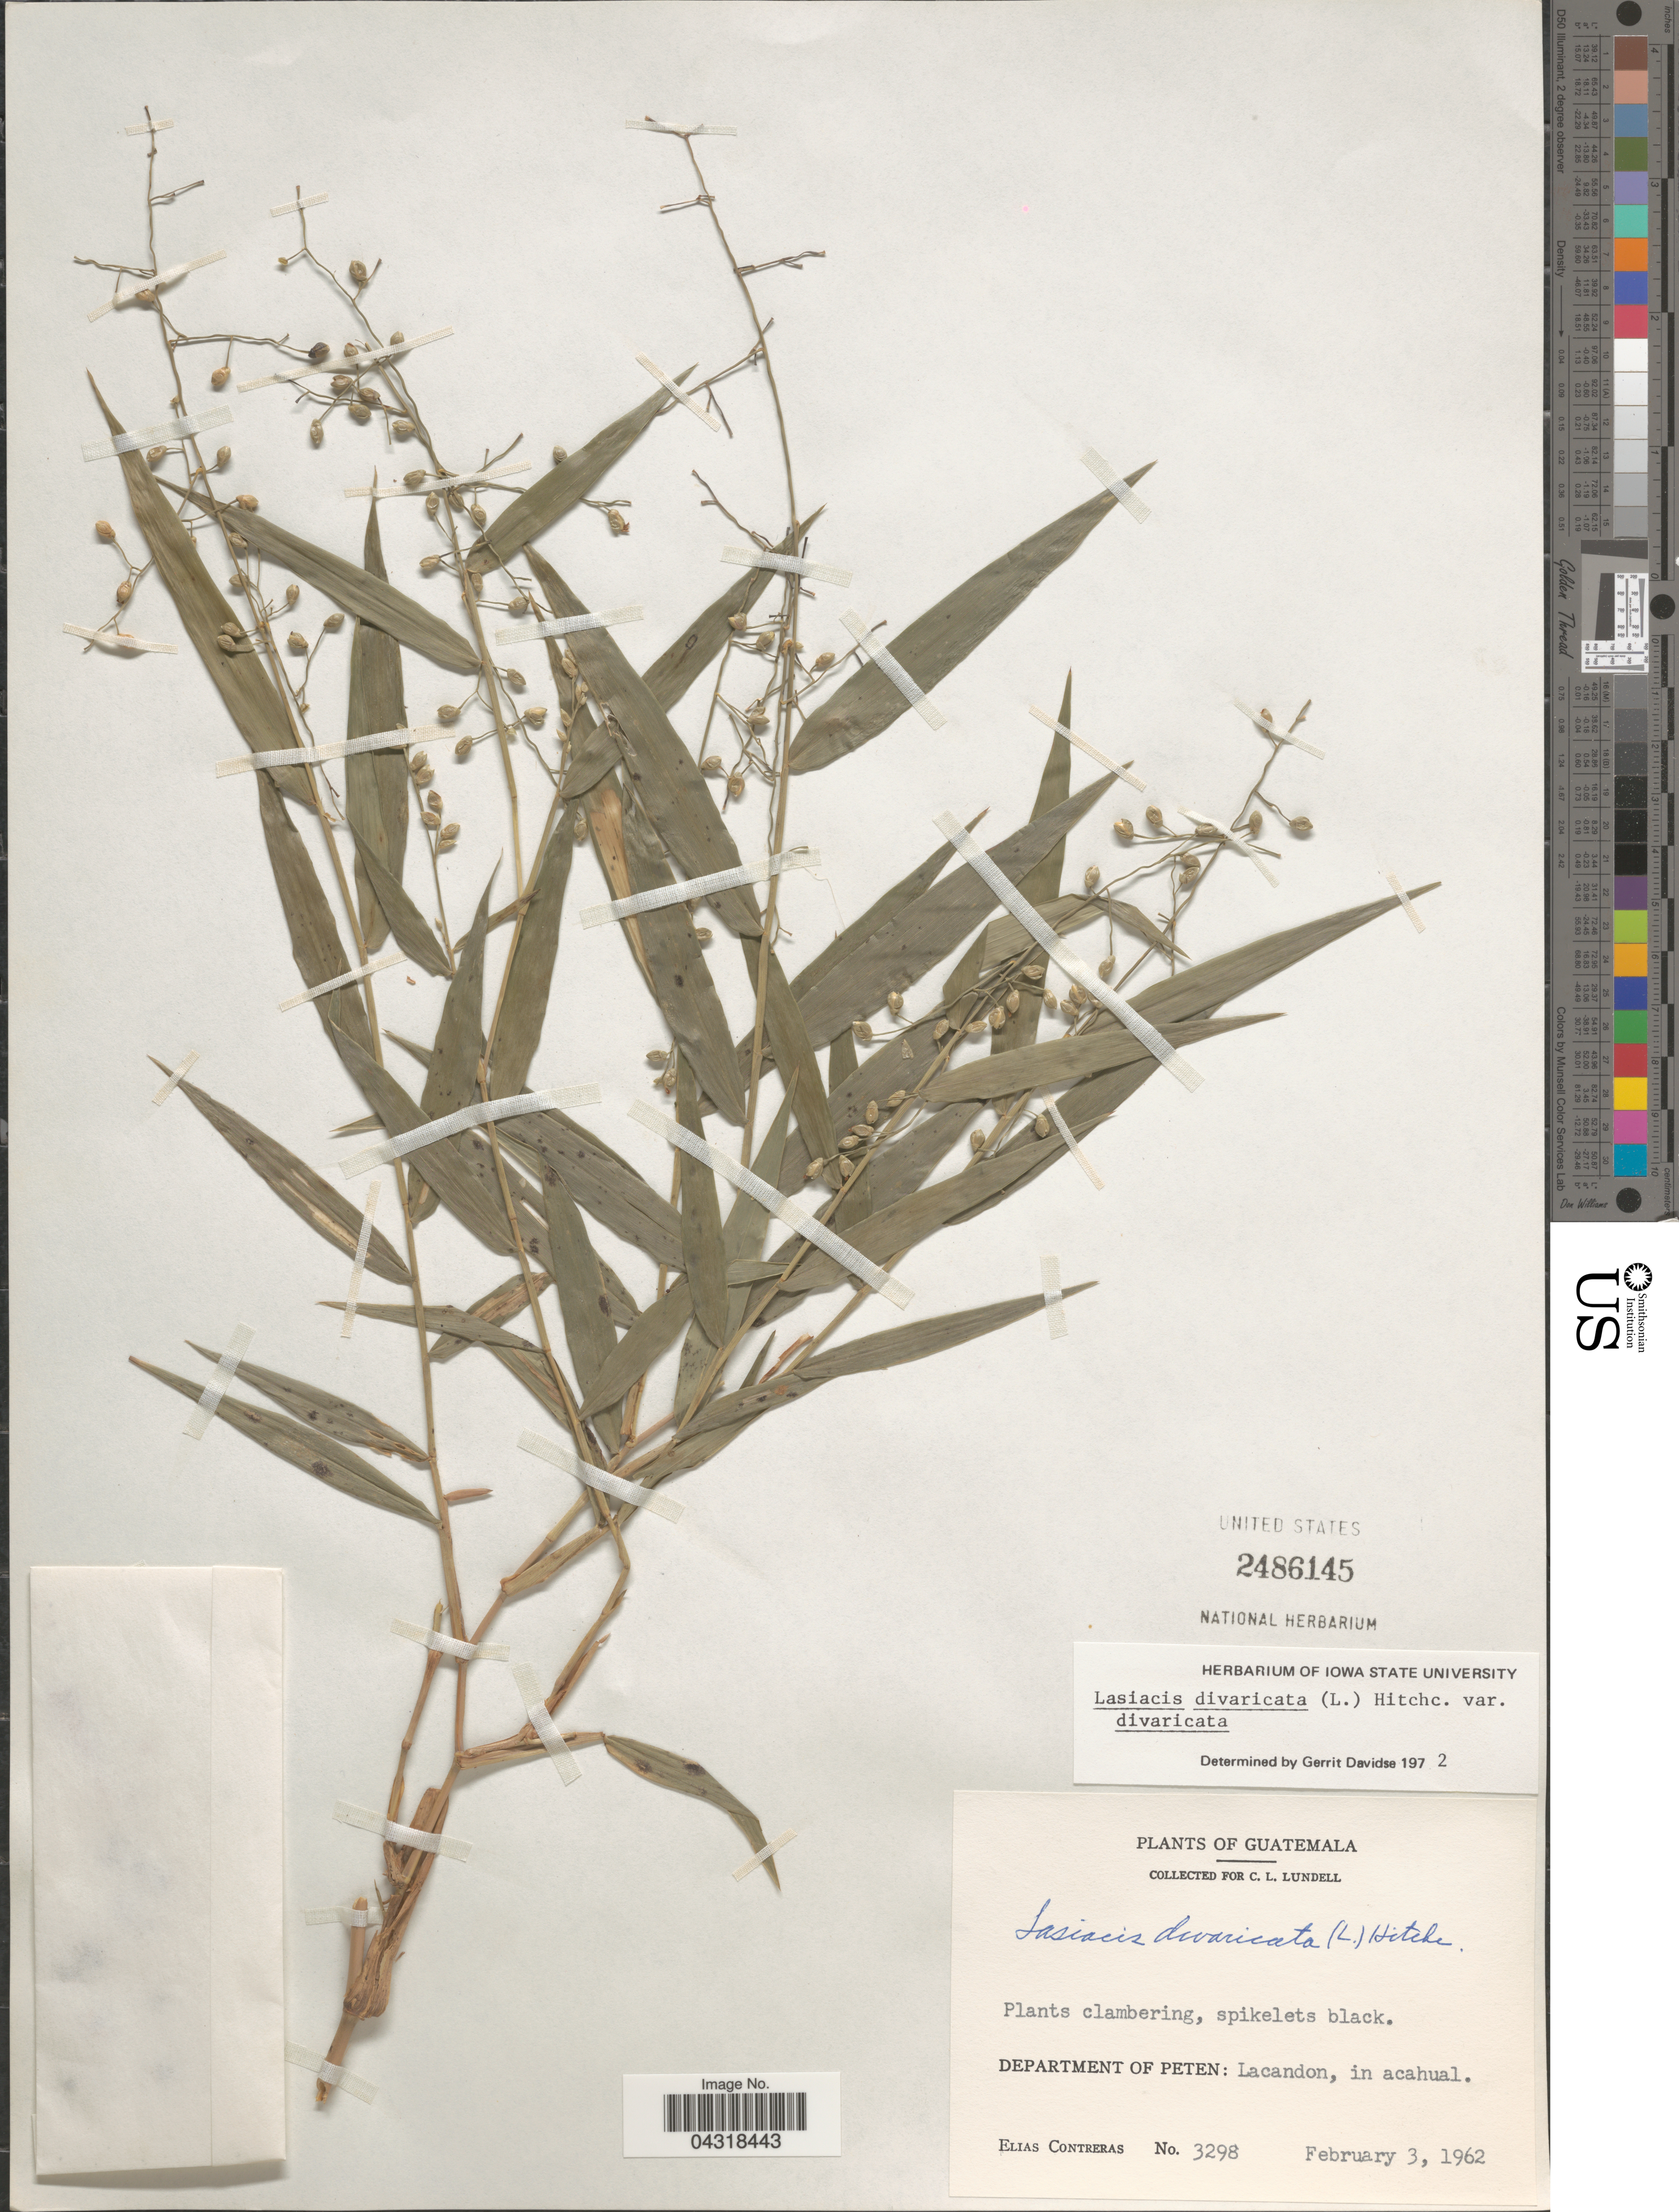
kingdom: Plantae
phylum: Tracheophyta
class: Liliopsida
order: Poales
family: Poaceae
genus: Lasiacis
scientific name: Lasiacis divaricata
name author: (L.) Hitchc.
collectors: E. Contreras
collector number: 3298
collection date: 1962-02-03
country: Guatemala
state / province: El Peten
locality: Department of Peten: Lacandon, in acahual.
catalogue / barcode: US 2486145